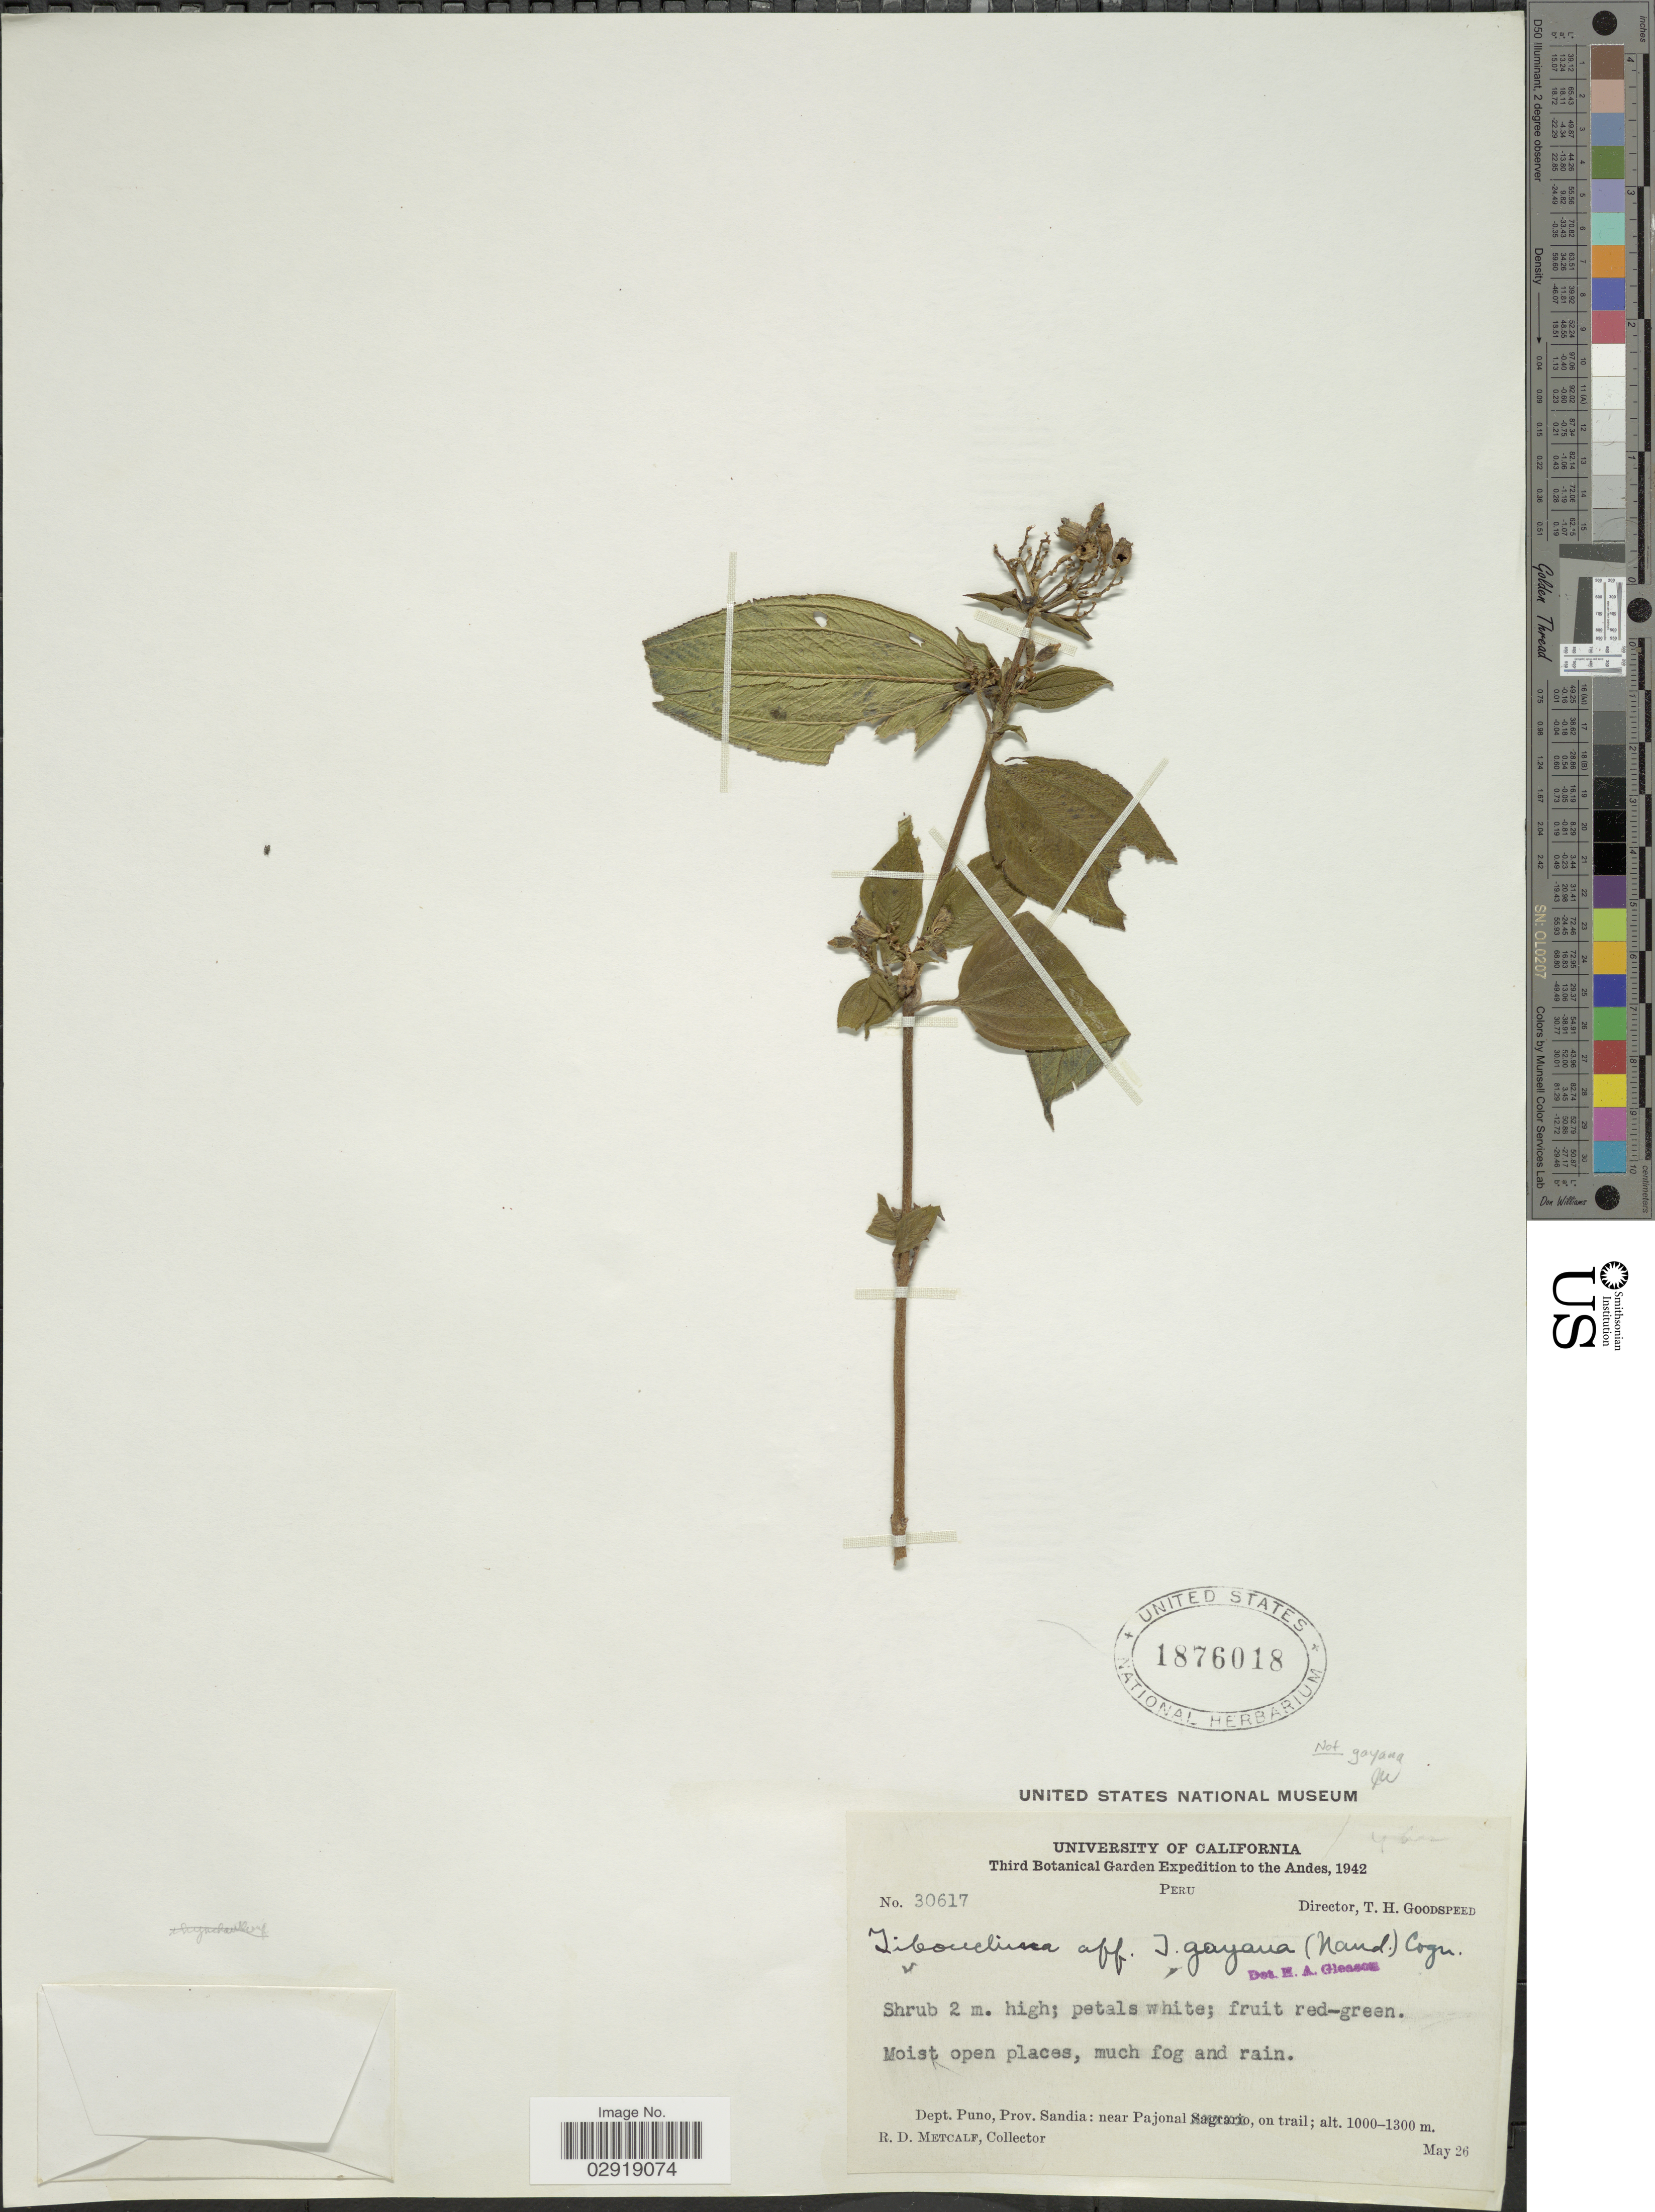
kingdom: Plantae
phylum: Tracheophyta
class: Magnoliopsida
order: Myrtales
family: Melastomataceae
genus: Chaetogastra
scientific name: Chaetogastra sp.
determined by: Michelangeli, F. A.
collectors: R. D. Metcalf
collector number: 30617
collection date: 1942-05-26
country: Peru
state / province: Puno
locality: Dept. Puno, Prov. Sandia: near Pajonal , on trail.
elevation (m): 1000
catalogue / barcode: US 1876018